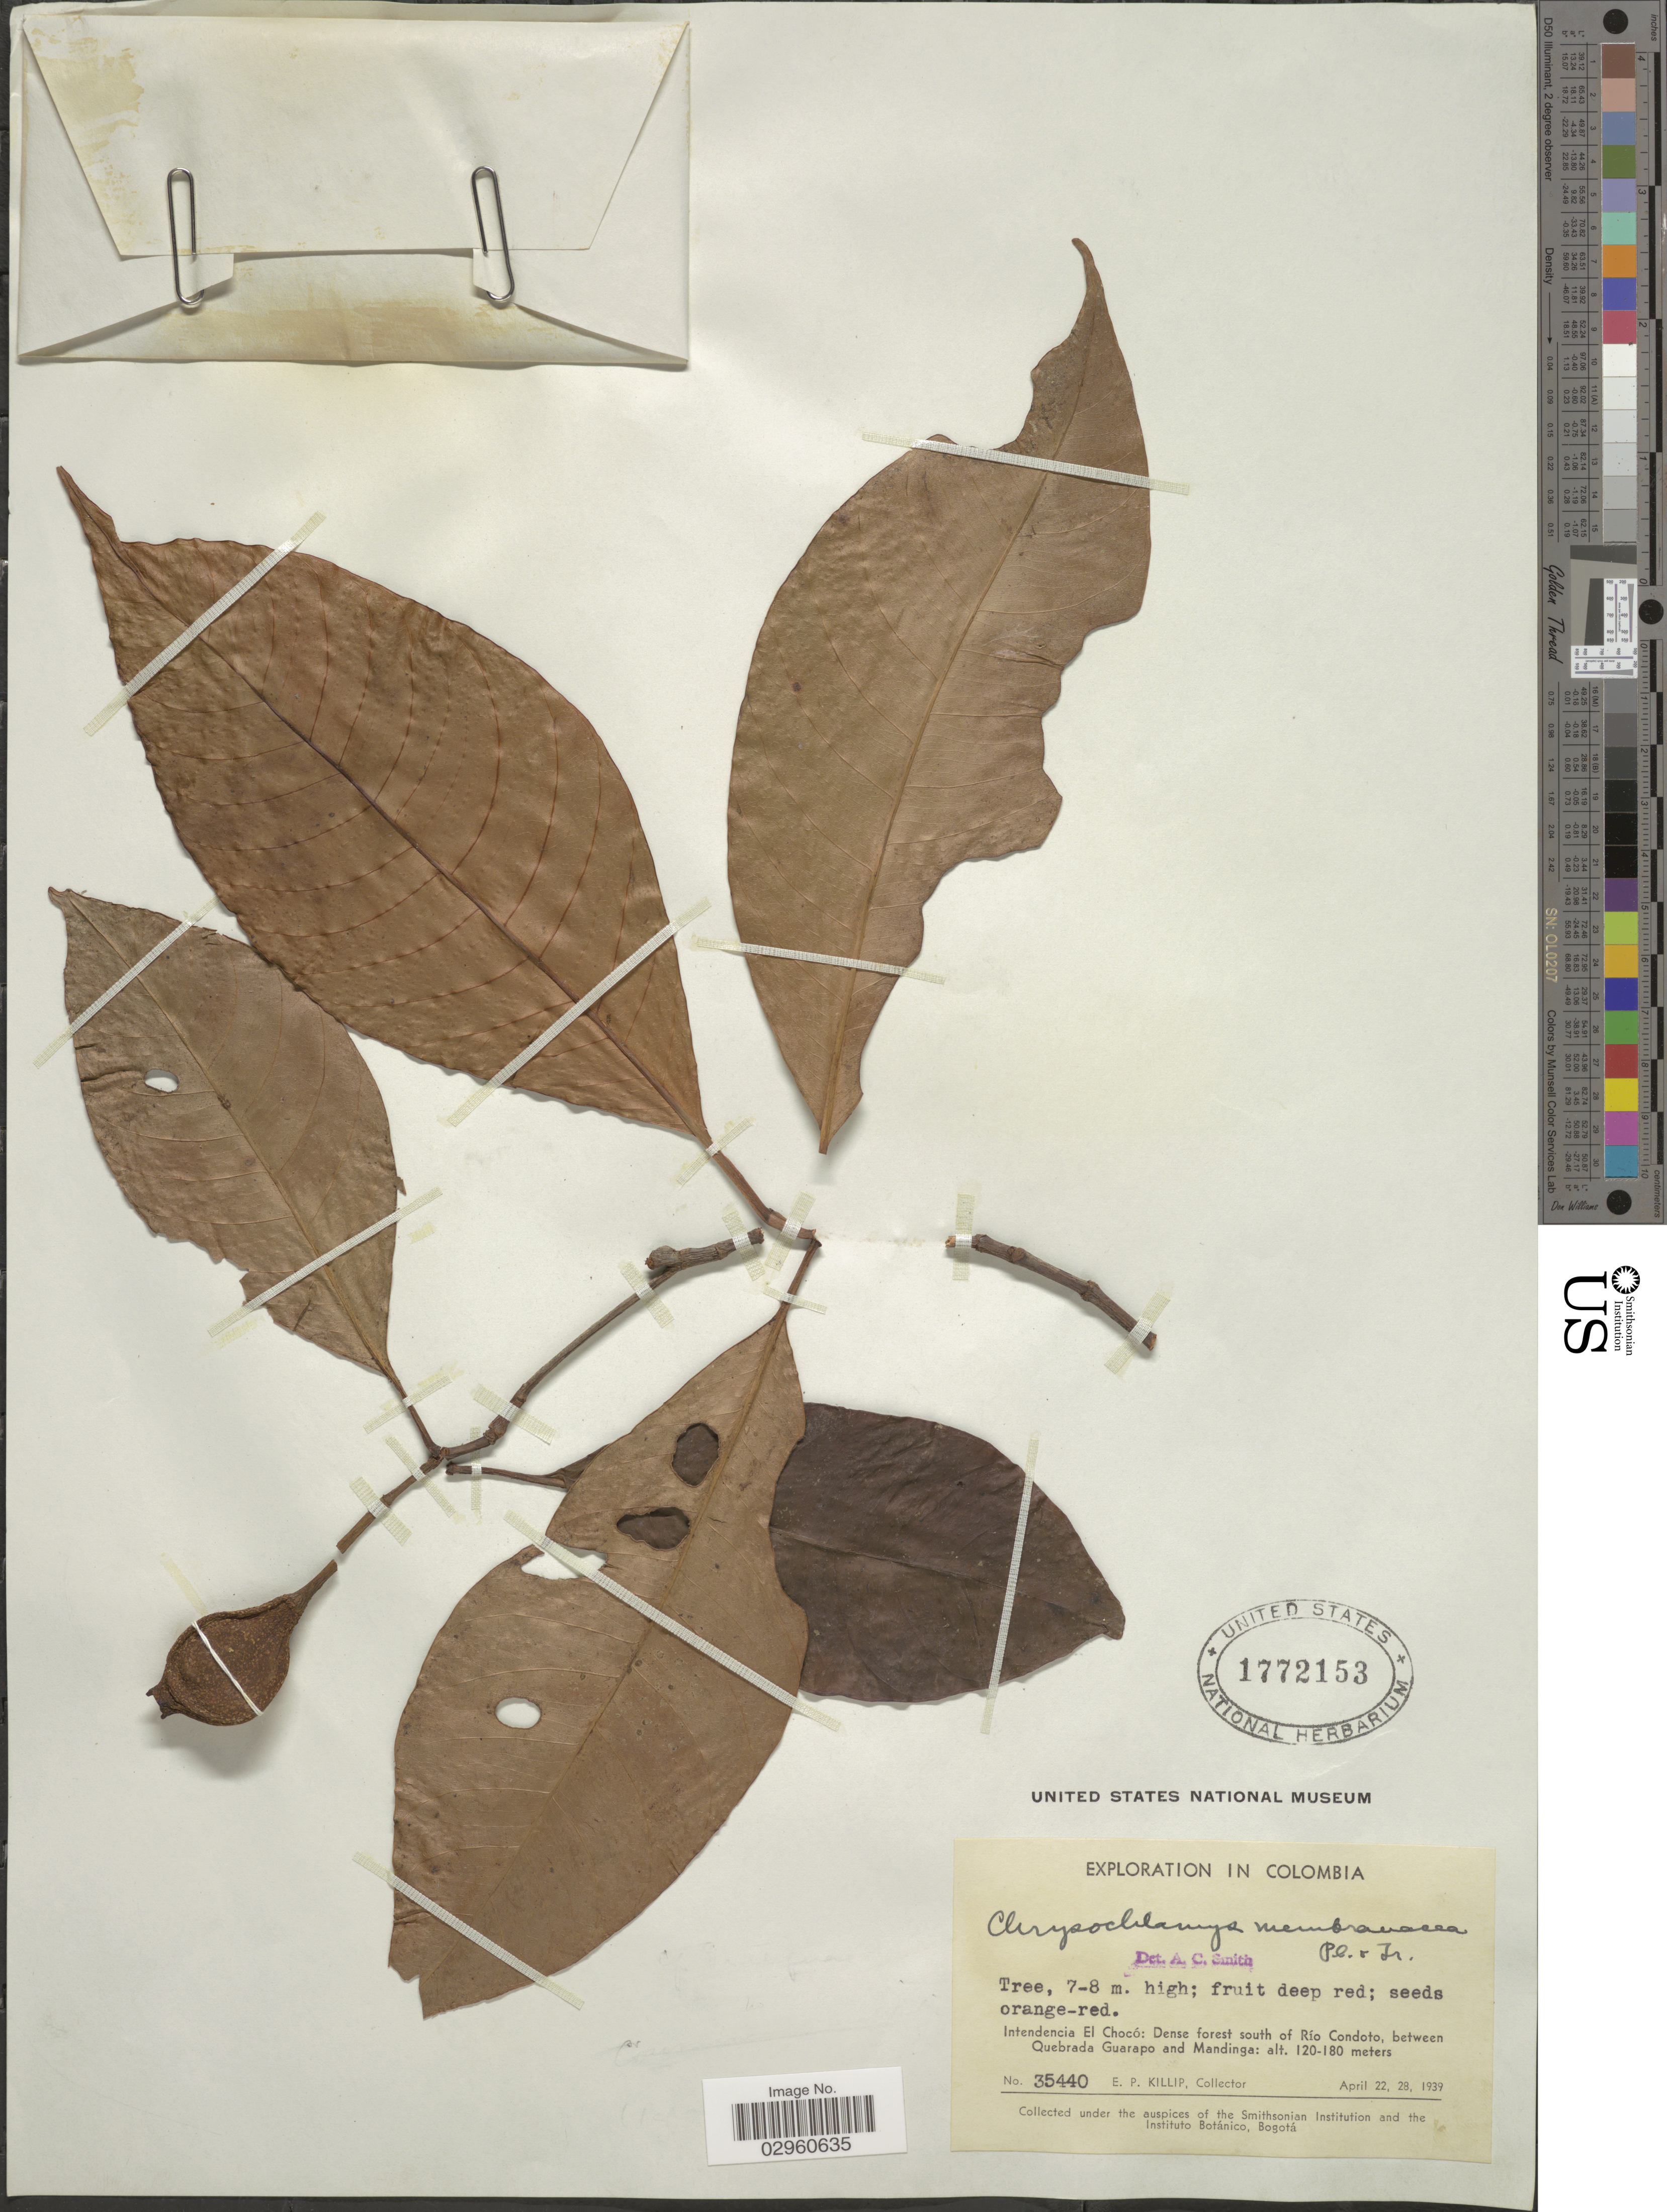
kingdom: Plantae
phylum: Tracheophyta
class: Magnoliopsida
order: Malpighiales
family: Clusiaceae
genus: Chrysochlamys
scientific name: Chrysochlamys membranacea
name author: Planch. & Triana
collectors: E. P. Killip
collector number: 35440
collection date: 1939-04-22/1939-04-28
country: Colombia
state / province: Chocó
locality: Intendencia El Chocó: Dense forest south of Río Condoto, between Quebrada Guarapo and Mandinga.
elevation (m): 120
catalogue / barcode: US 1772153